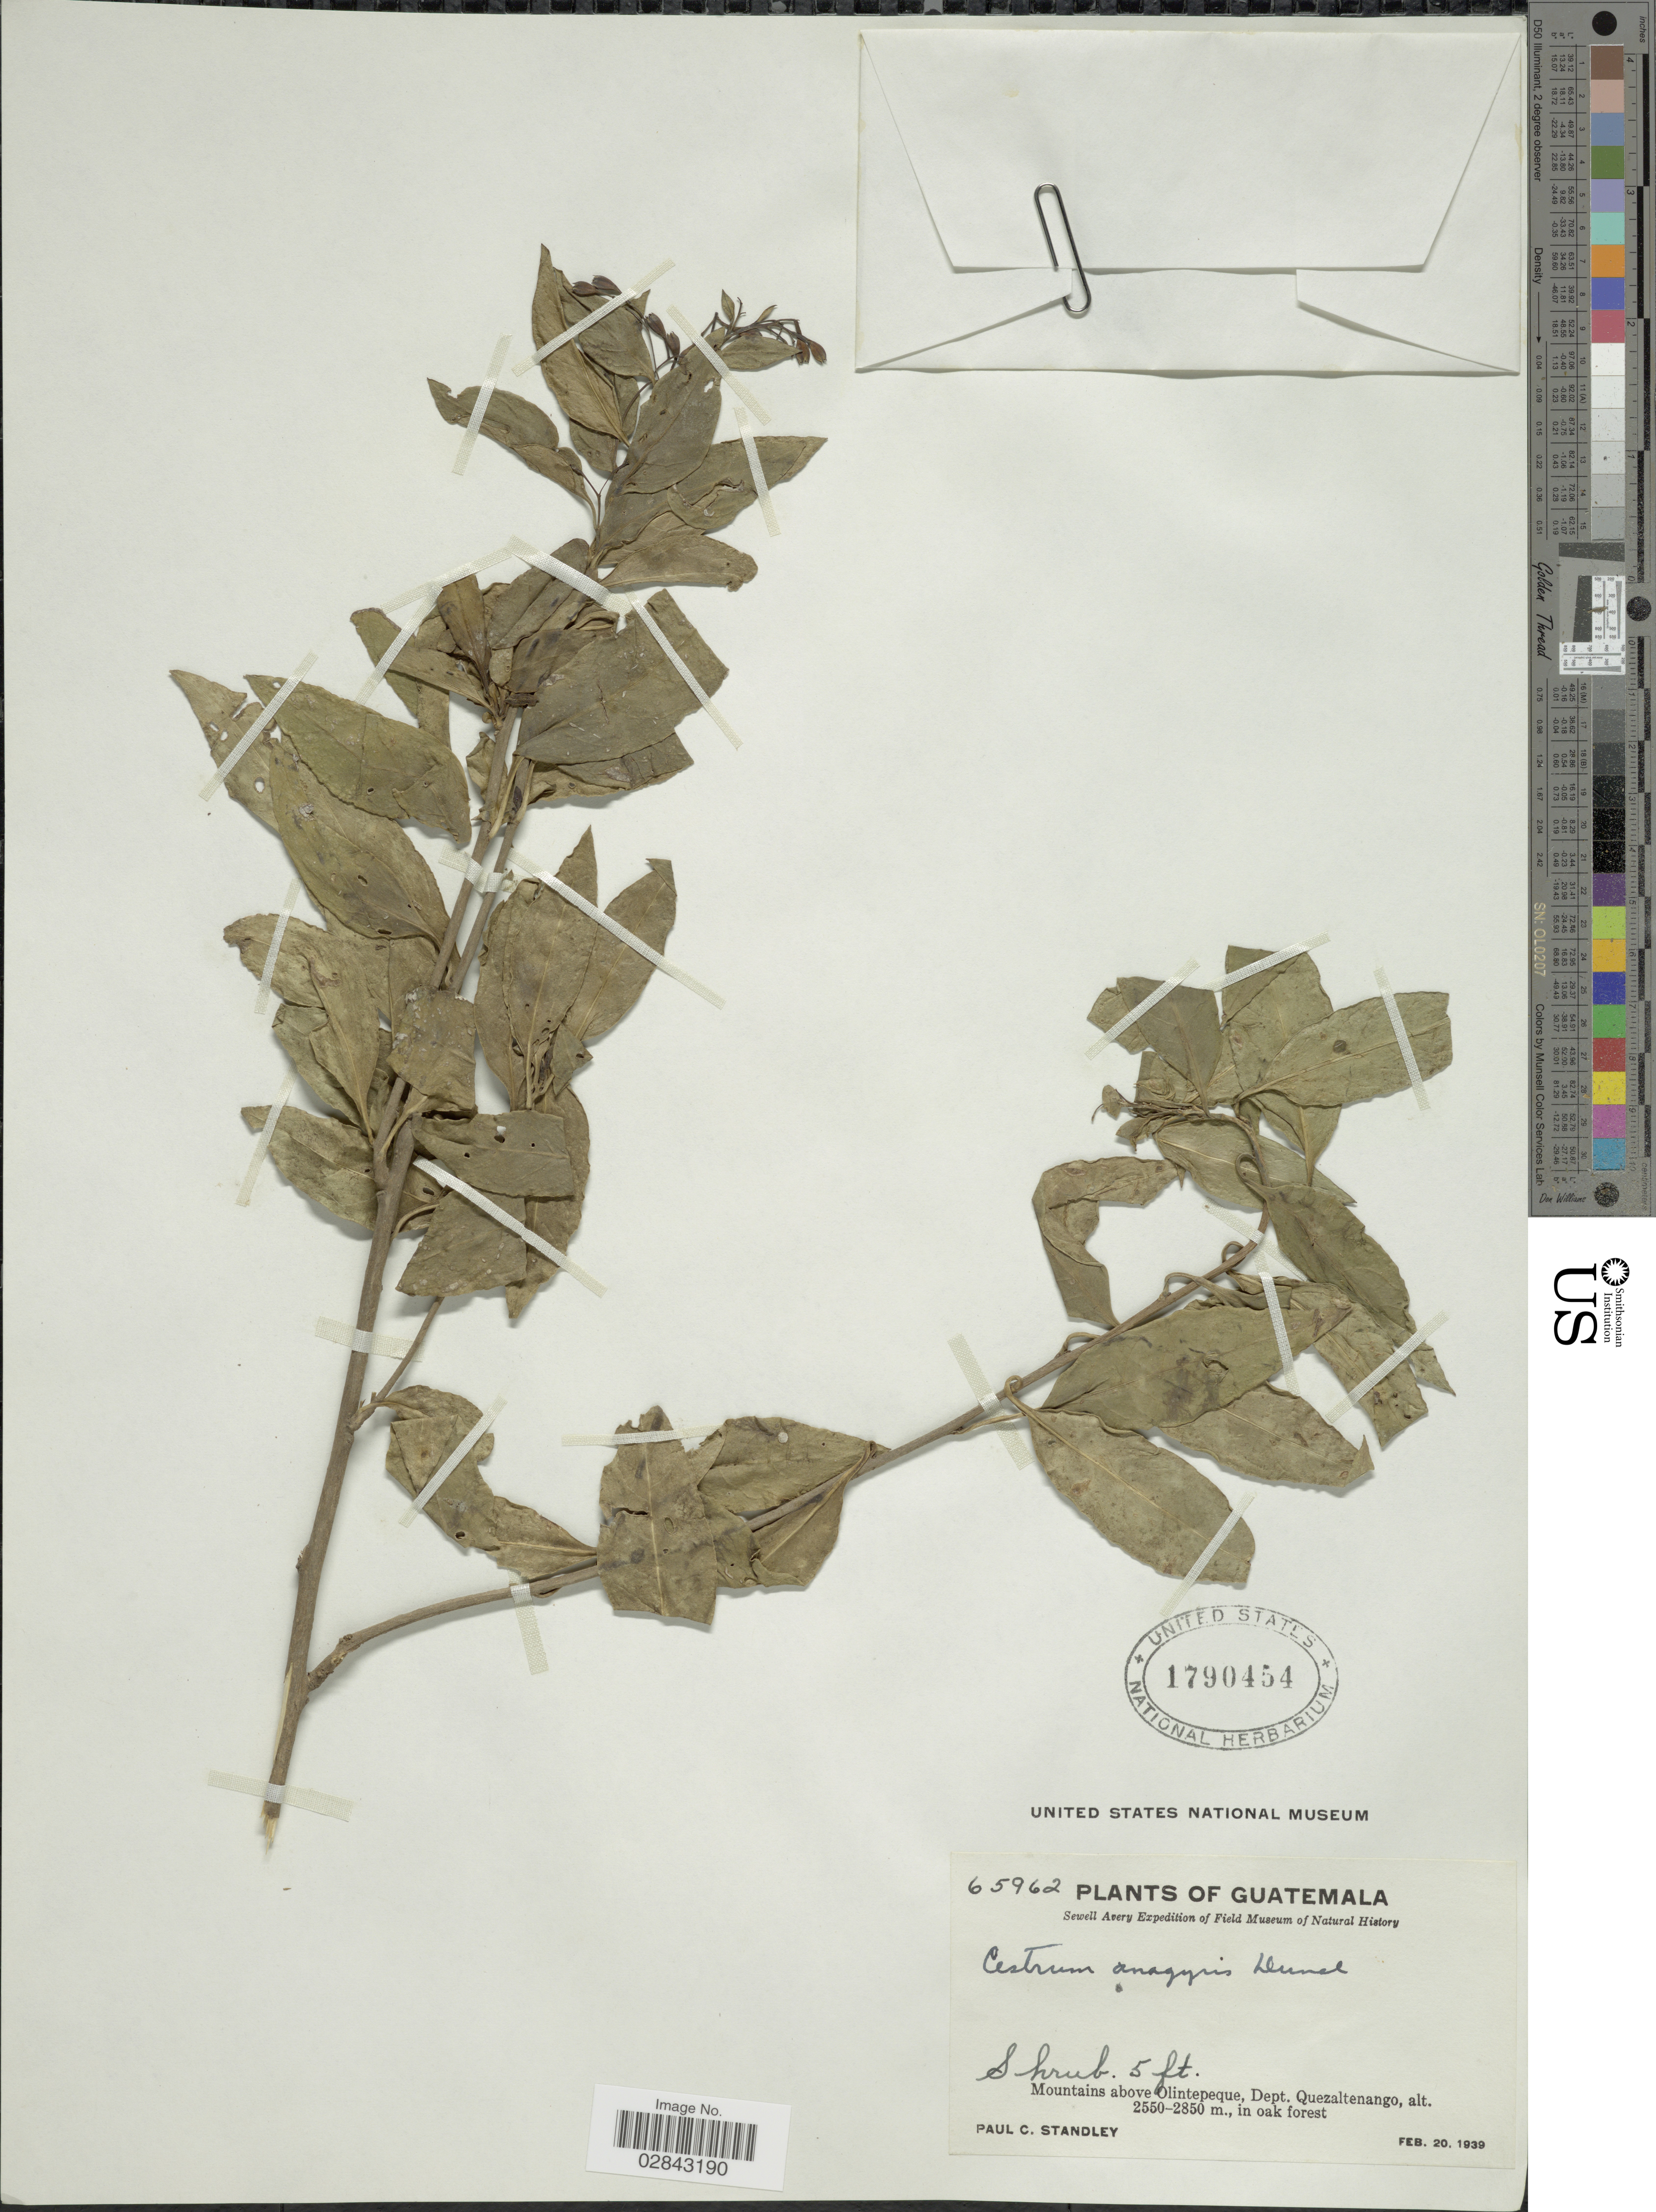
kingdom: Plantae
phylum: Tracheophyta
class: Magnoliopsida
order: Solanales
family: Solanaceae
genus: Cestrum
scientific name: Cestrum anagyris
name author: Dunal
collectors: P. C. Standley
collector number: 65962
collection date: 1939-02-20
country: Guatemala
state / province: Quetzaltenango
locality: Mountains above Olintepeque, Dept. Quezaltenango.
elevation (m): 2550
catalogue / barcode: US 1790454